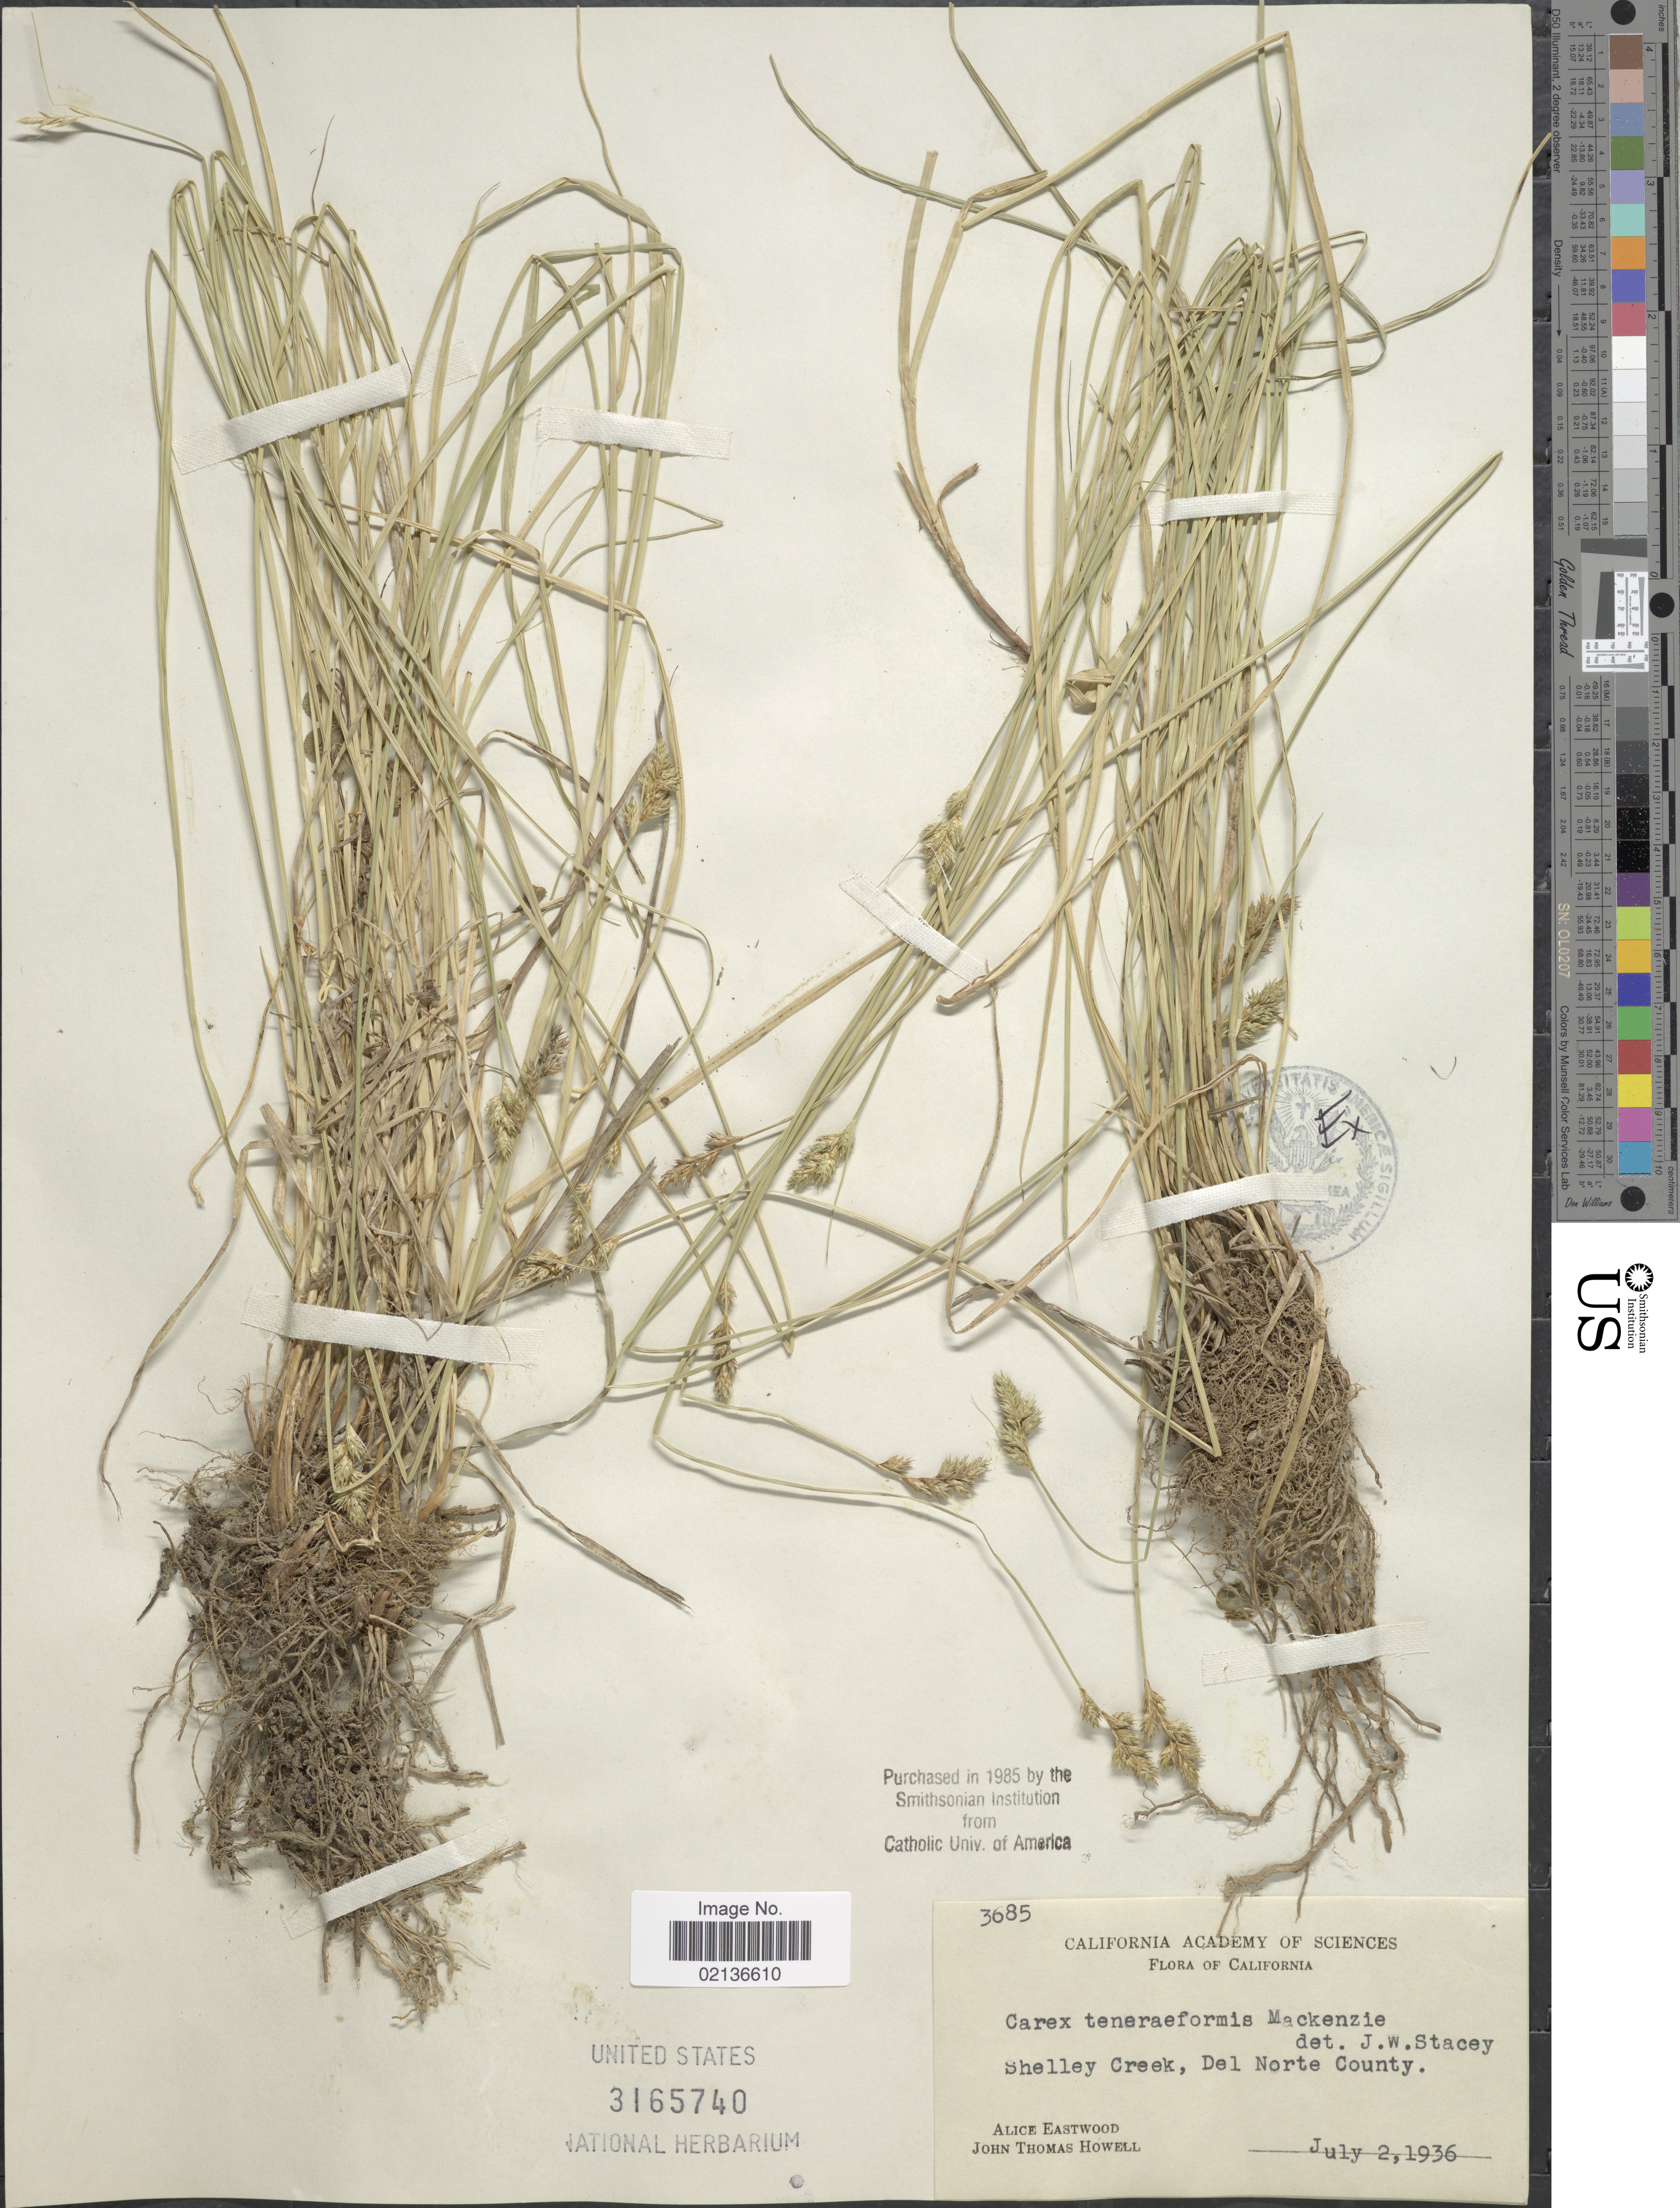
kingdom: Plantae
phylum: Tracheophyta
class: Liliopsida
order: Poales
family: Cyperaceae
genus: Carex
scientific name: Carex subfusca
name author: W. Boott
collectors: A. Eastwood & J. T. Howell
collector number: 3685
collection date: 1936-07-02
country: United States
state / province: California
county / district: Del Norte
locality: Shelley Creek, Del Norte County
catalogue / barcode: US 3165740